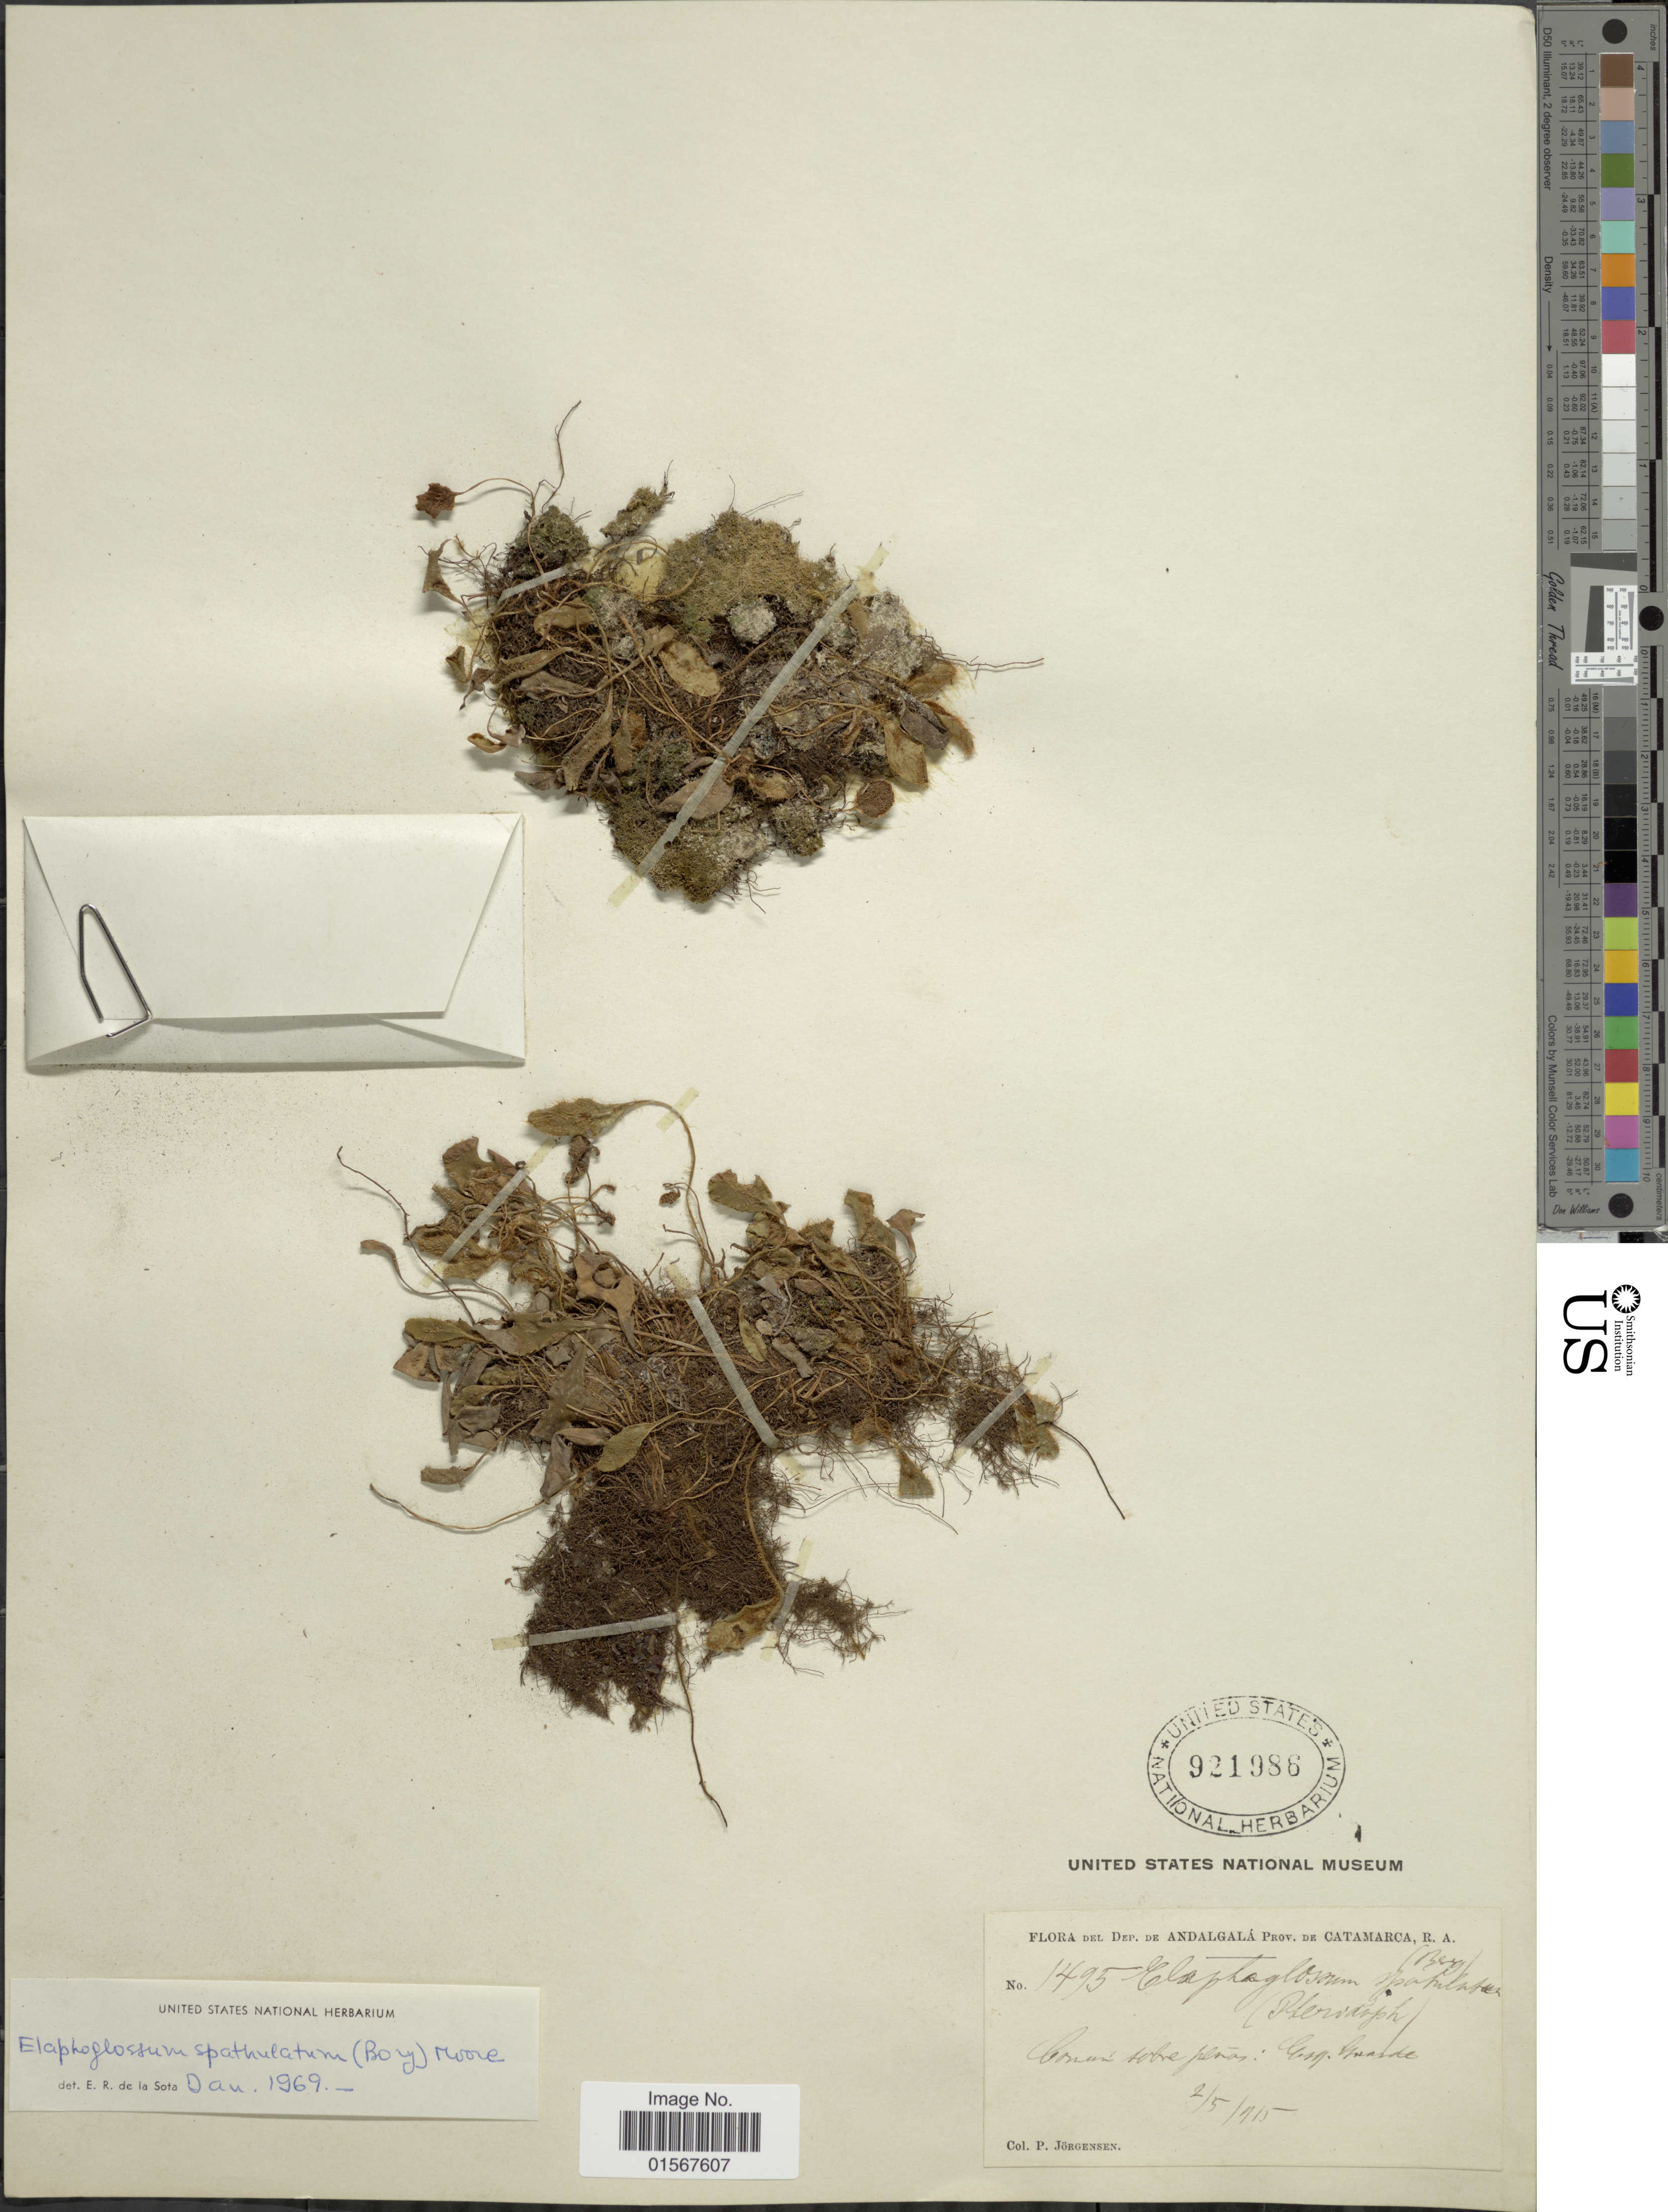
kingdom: Plantae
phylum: Tracheophyta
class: Polypodiopsida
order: Polypodiales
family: Dryopteridaceae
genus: Elaphoglossum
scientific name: Elaphoglossum spathulatum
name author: (Bory) T. Moore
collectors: P. Jörgensen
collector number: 1495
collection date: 1915-05-02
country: Argentina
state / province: Catamarca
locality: Dep. De Andalgala, R. A., Comun sobre penas: Esq. Grande.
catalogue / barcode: US 921986